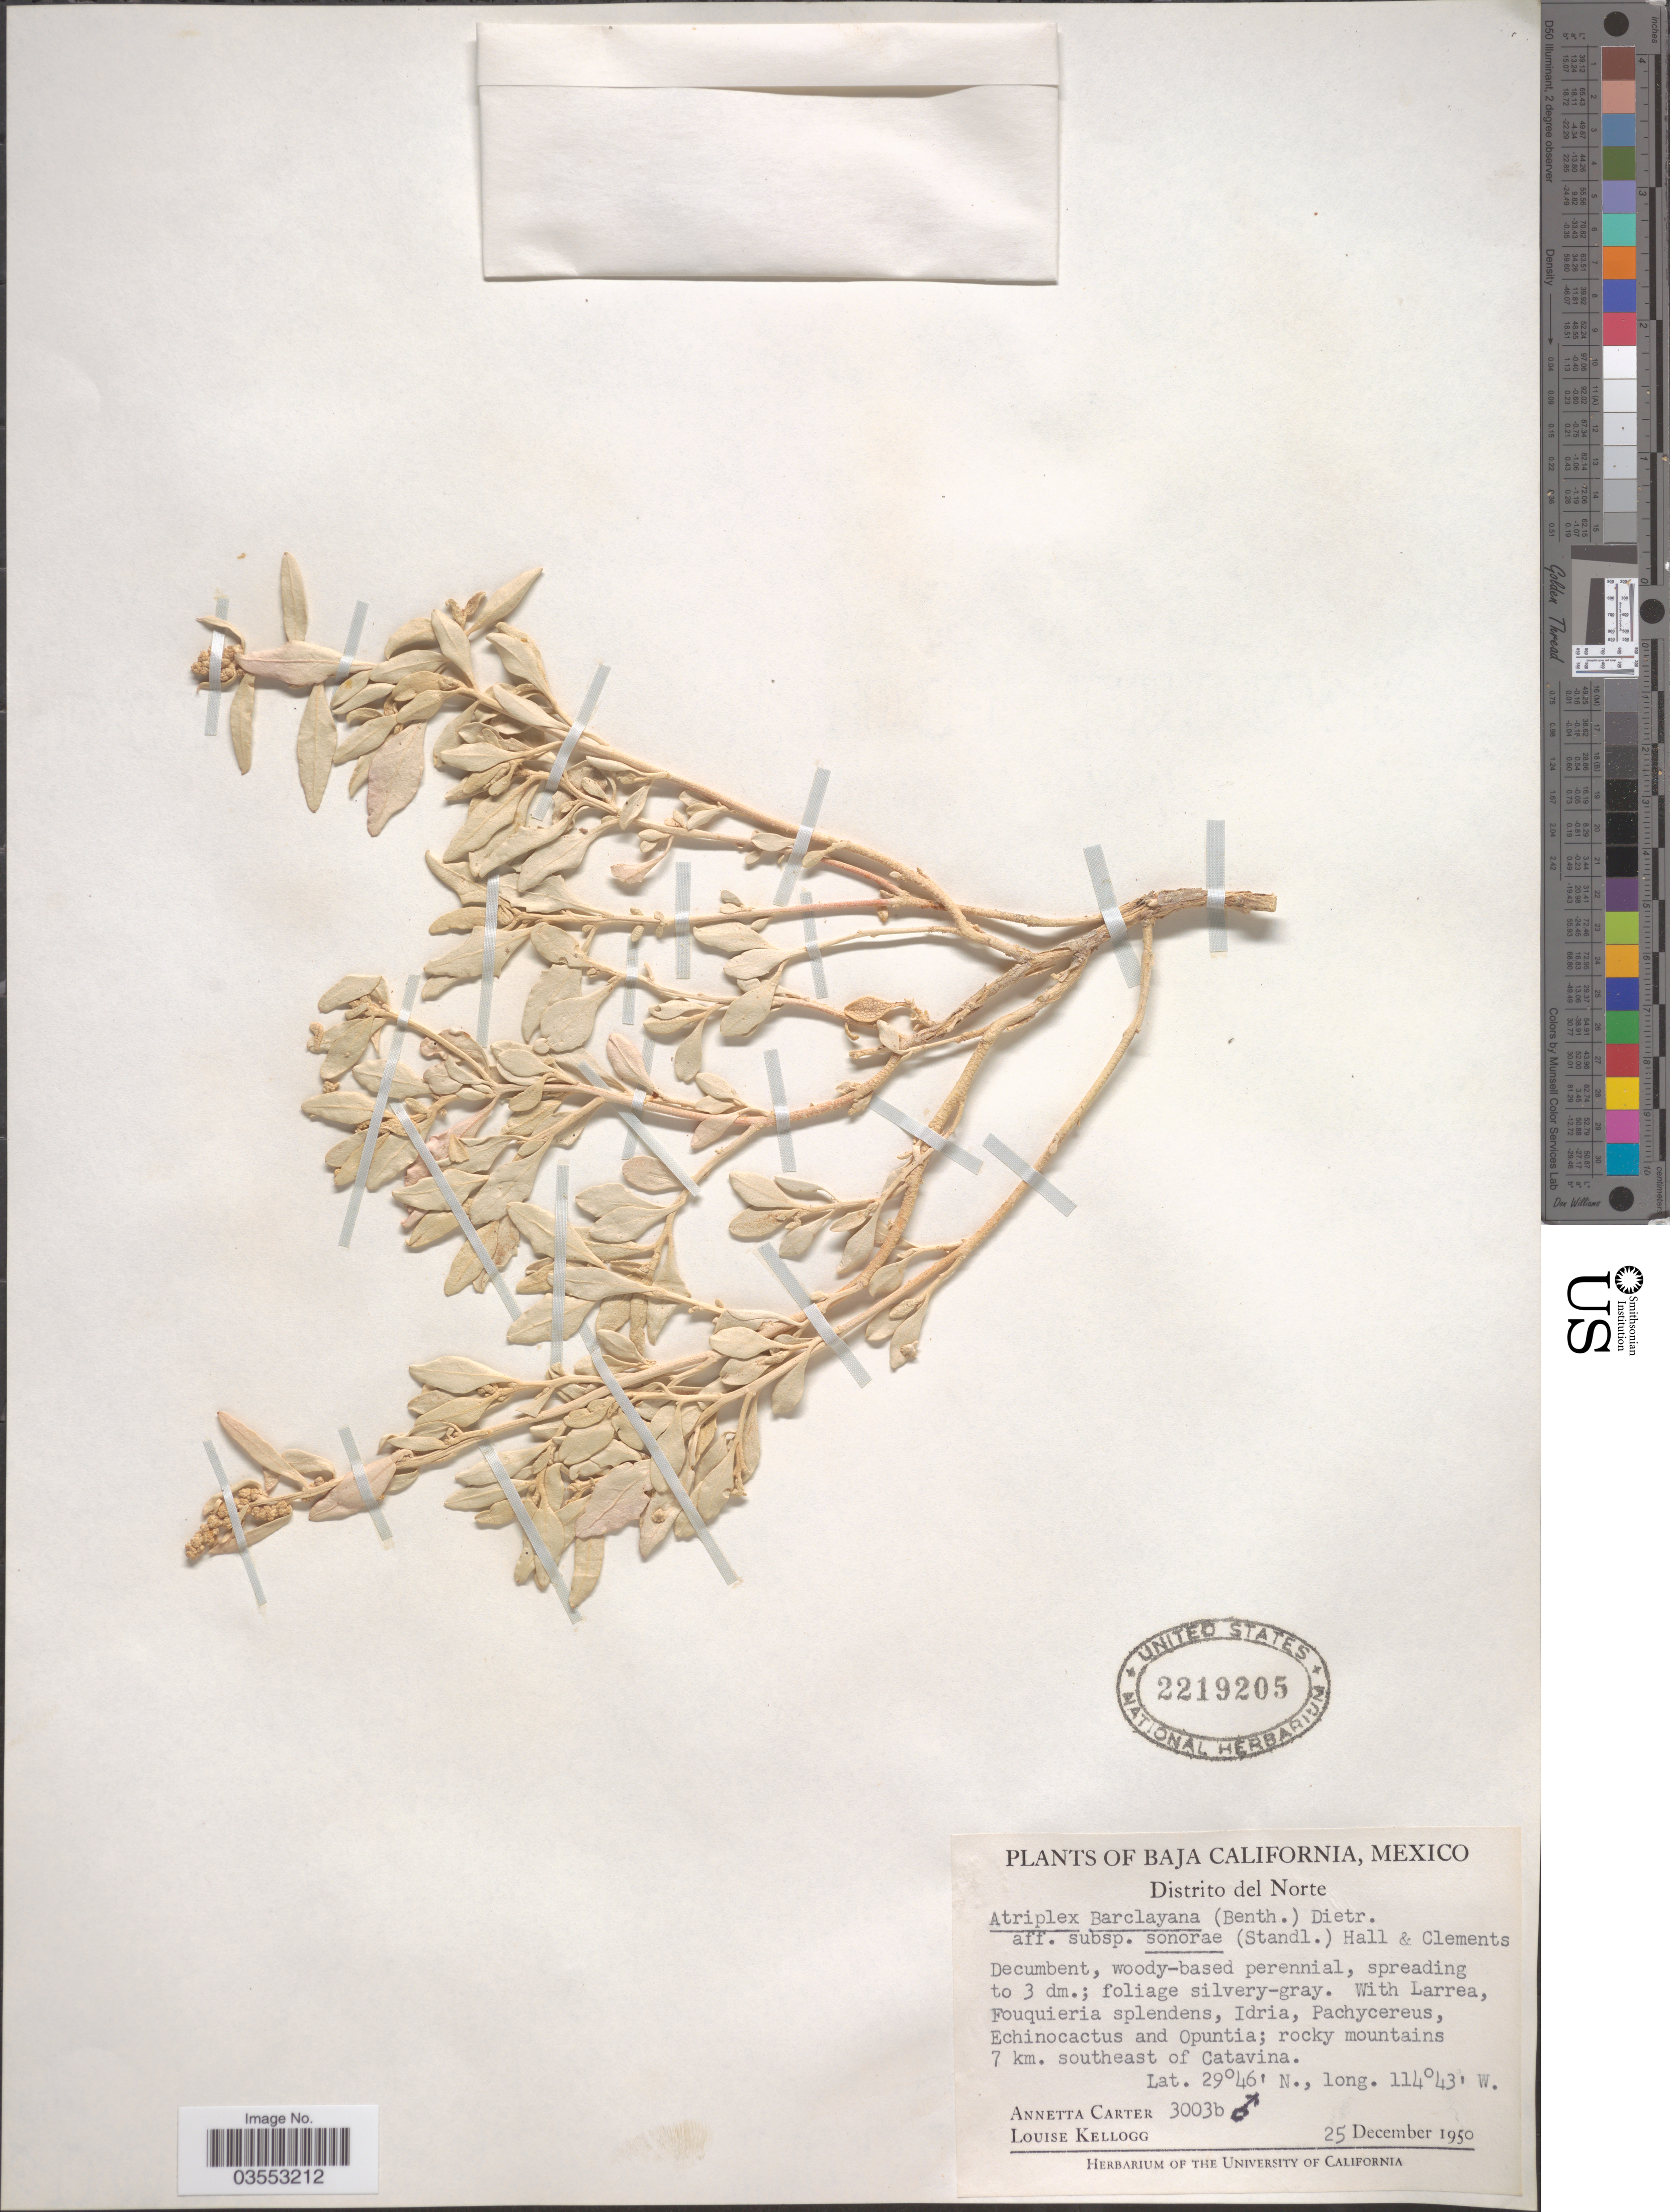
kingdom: Plantae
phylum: Tracheophyta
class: Magnoliopsida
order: Caryophyllales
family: Amaranthaceae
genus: Atriplex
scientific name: Atriplex barclayana subsp. sonorae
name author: (Standl.) H.M. Hall & Clem.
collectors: A. Carter & L. Kellogg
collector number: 3003b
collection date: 1950-12-25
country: Mexico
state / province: Baja California Norte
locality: Distrito del Norte. Rocky mountains 7 km. southeast of Catavina.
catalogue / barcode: US 2219205